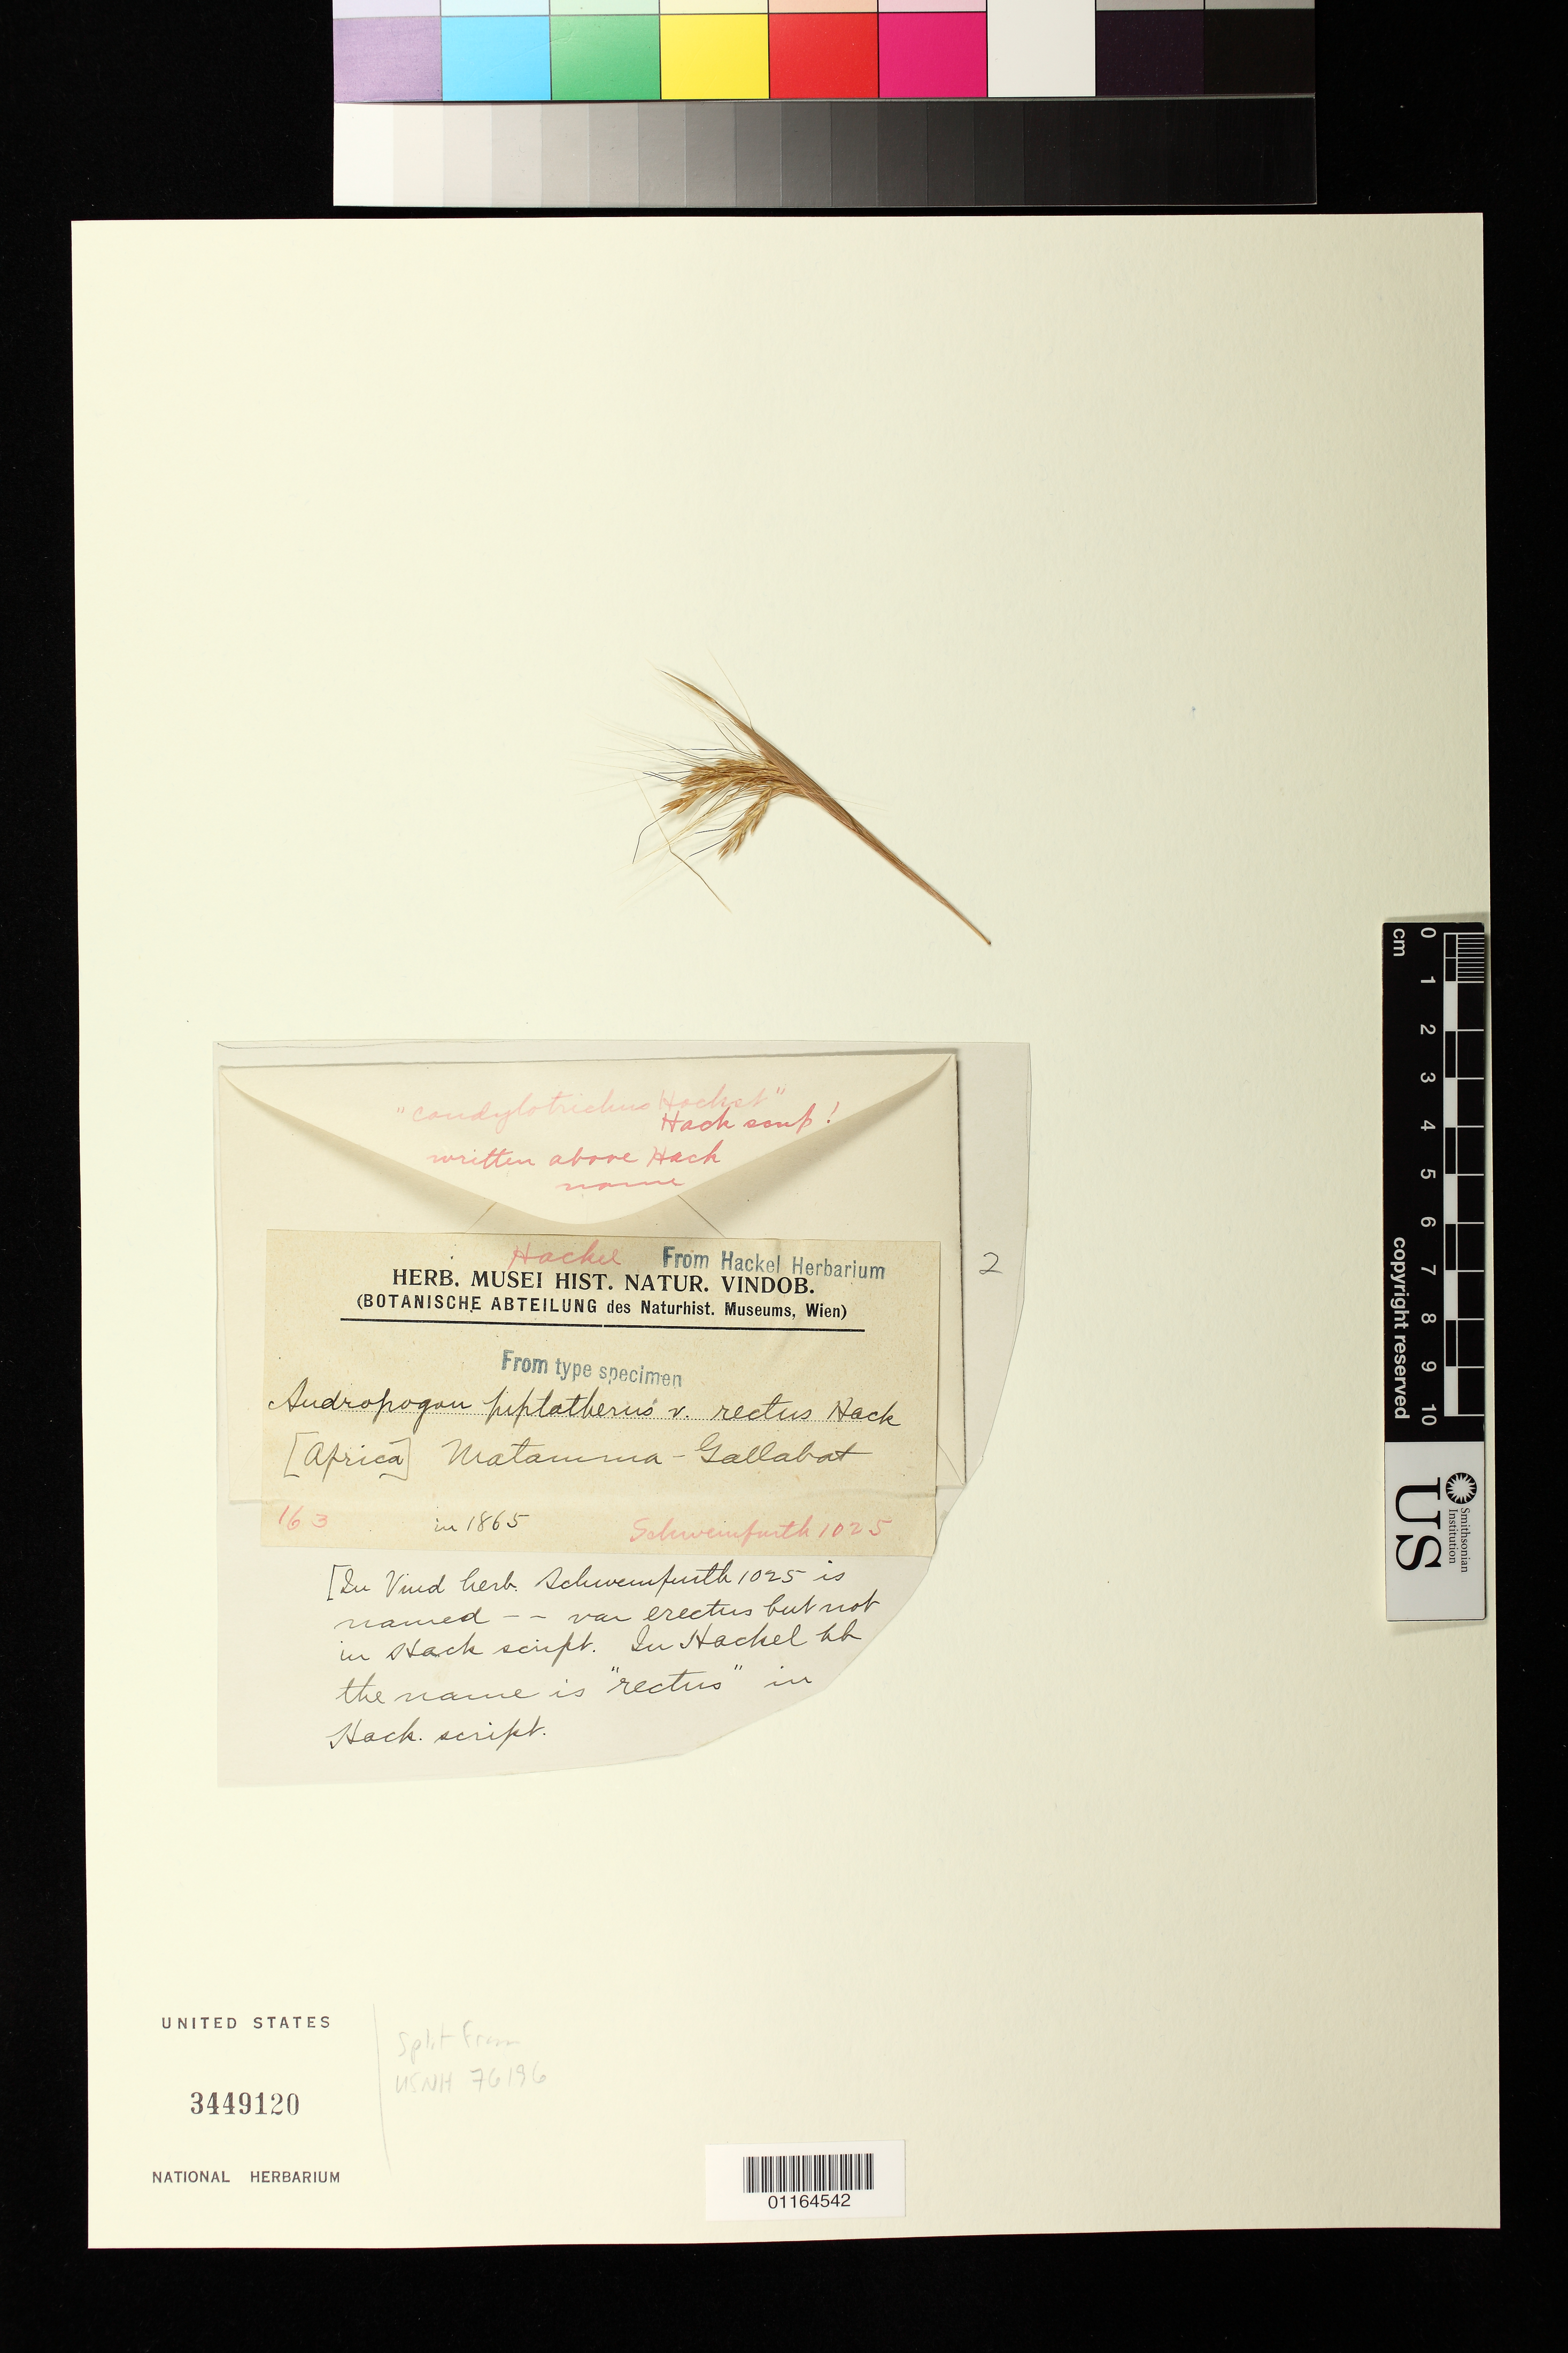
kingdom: Plantae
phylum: Tracheophyta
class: Liliopsida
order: Poales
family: Poaceae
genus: Andropogon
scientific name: Andropogon piptatherus var. erectus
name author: Hack.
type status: Syntype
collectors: G. A. Schweinfurth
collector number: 1025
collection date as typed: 1865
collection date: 1865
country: Sudan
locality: Matamma-Gallabat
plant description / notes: Fragmentary material of type specimen ex herb. Hackel (Vienna).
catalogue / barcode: US 3449120